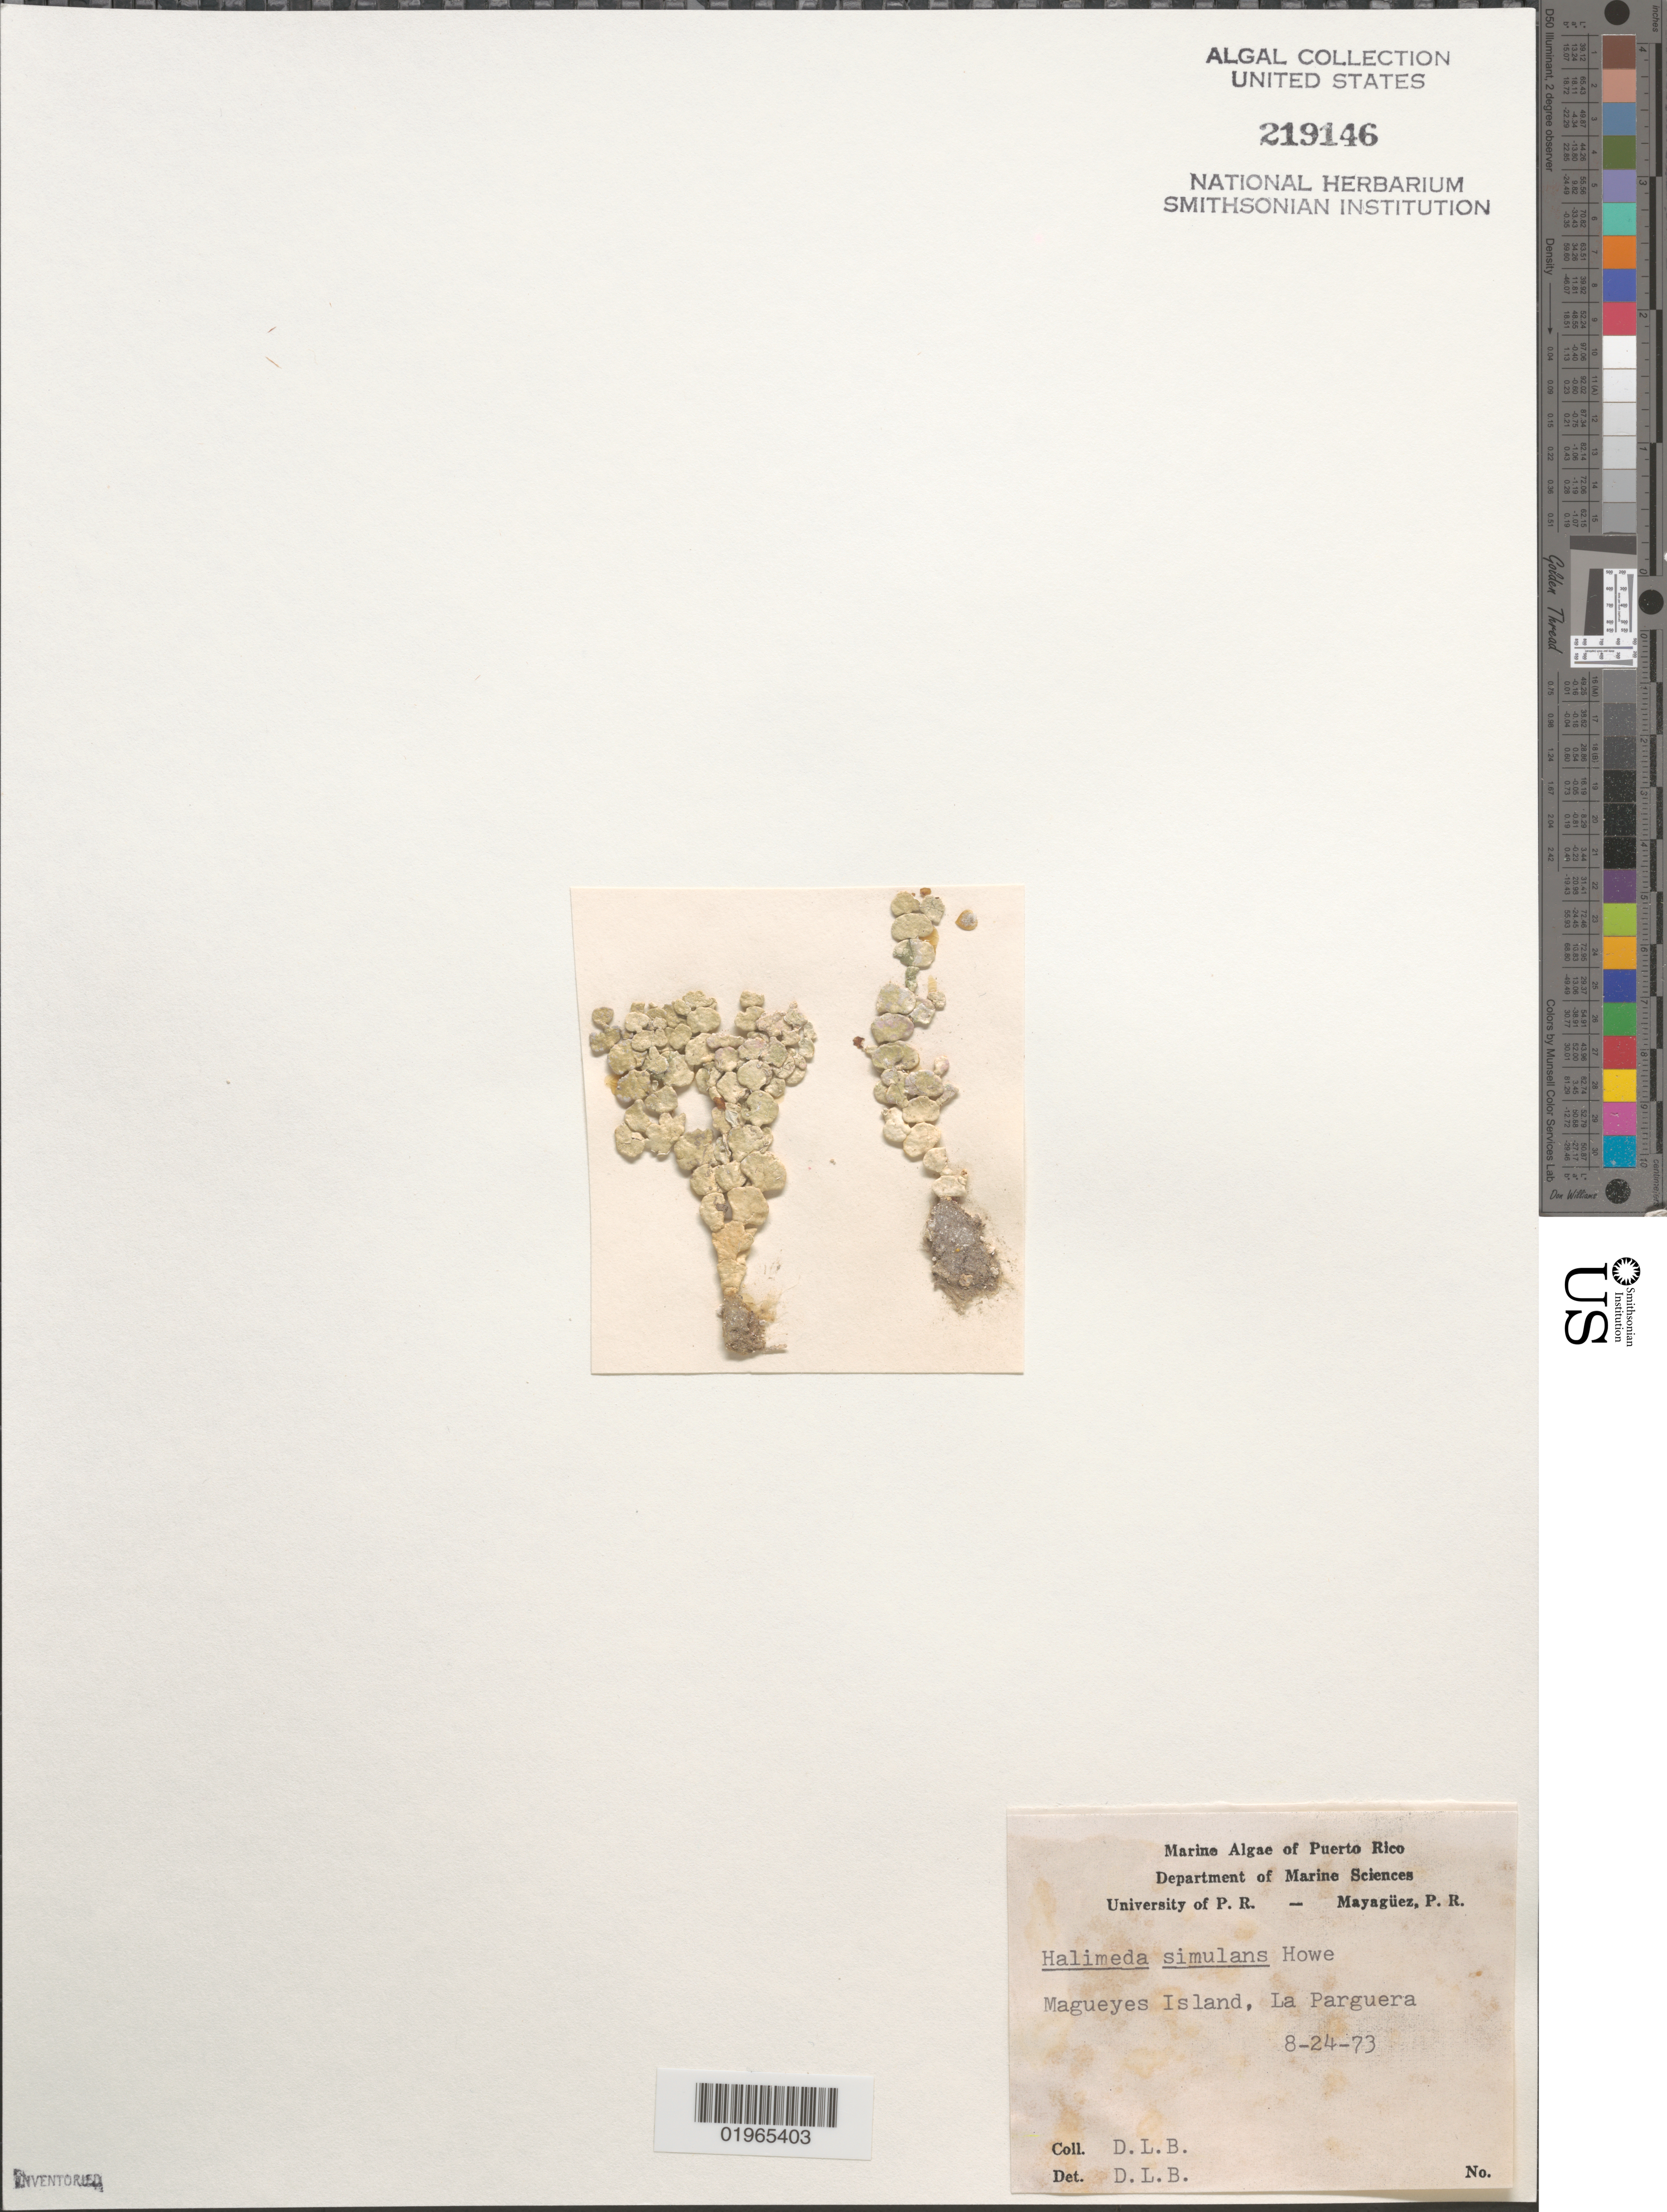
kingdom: Plantae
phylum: Chlorophyta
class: Ulvophyceae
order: Bryopsidales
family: Halimedaceae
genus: Halimeda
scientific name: Halimeda simulans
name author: M. Howe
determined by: Ballantine, D. L.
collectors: D.L. Ballantine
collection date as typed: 24 Aug 1973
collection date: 1973-08-24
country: Puerto Rico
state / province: Lajas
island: Isla Magueyes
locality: La Parguera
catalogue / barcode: US 219146